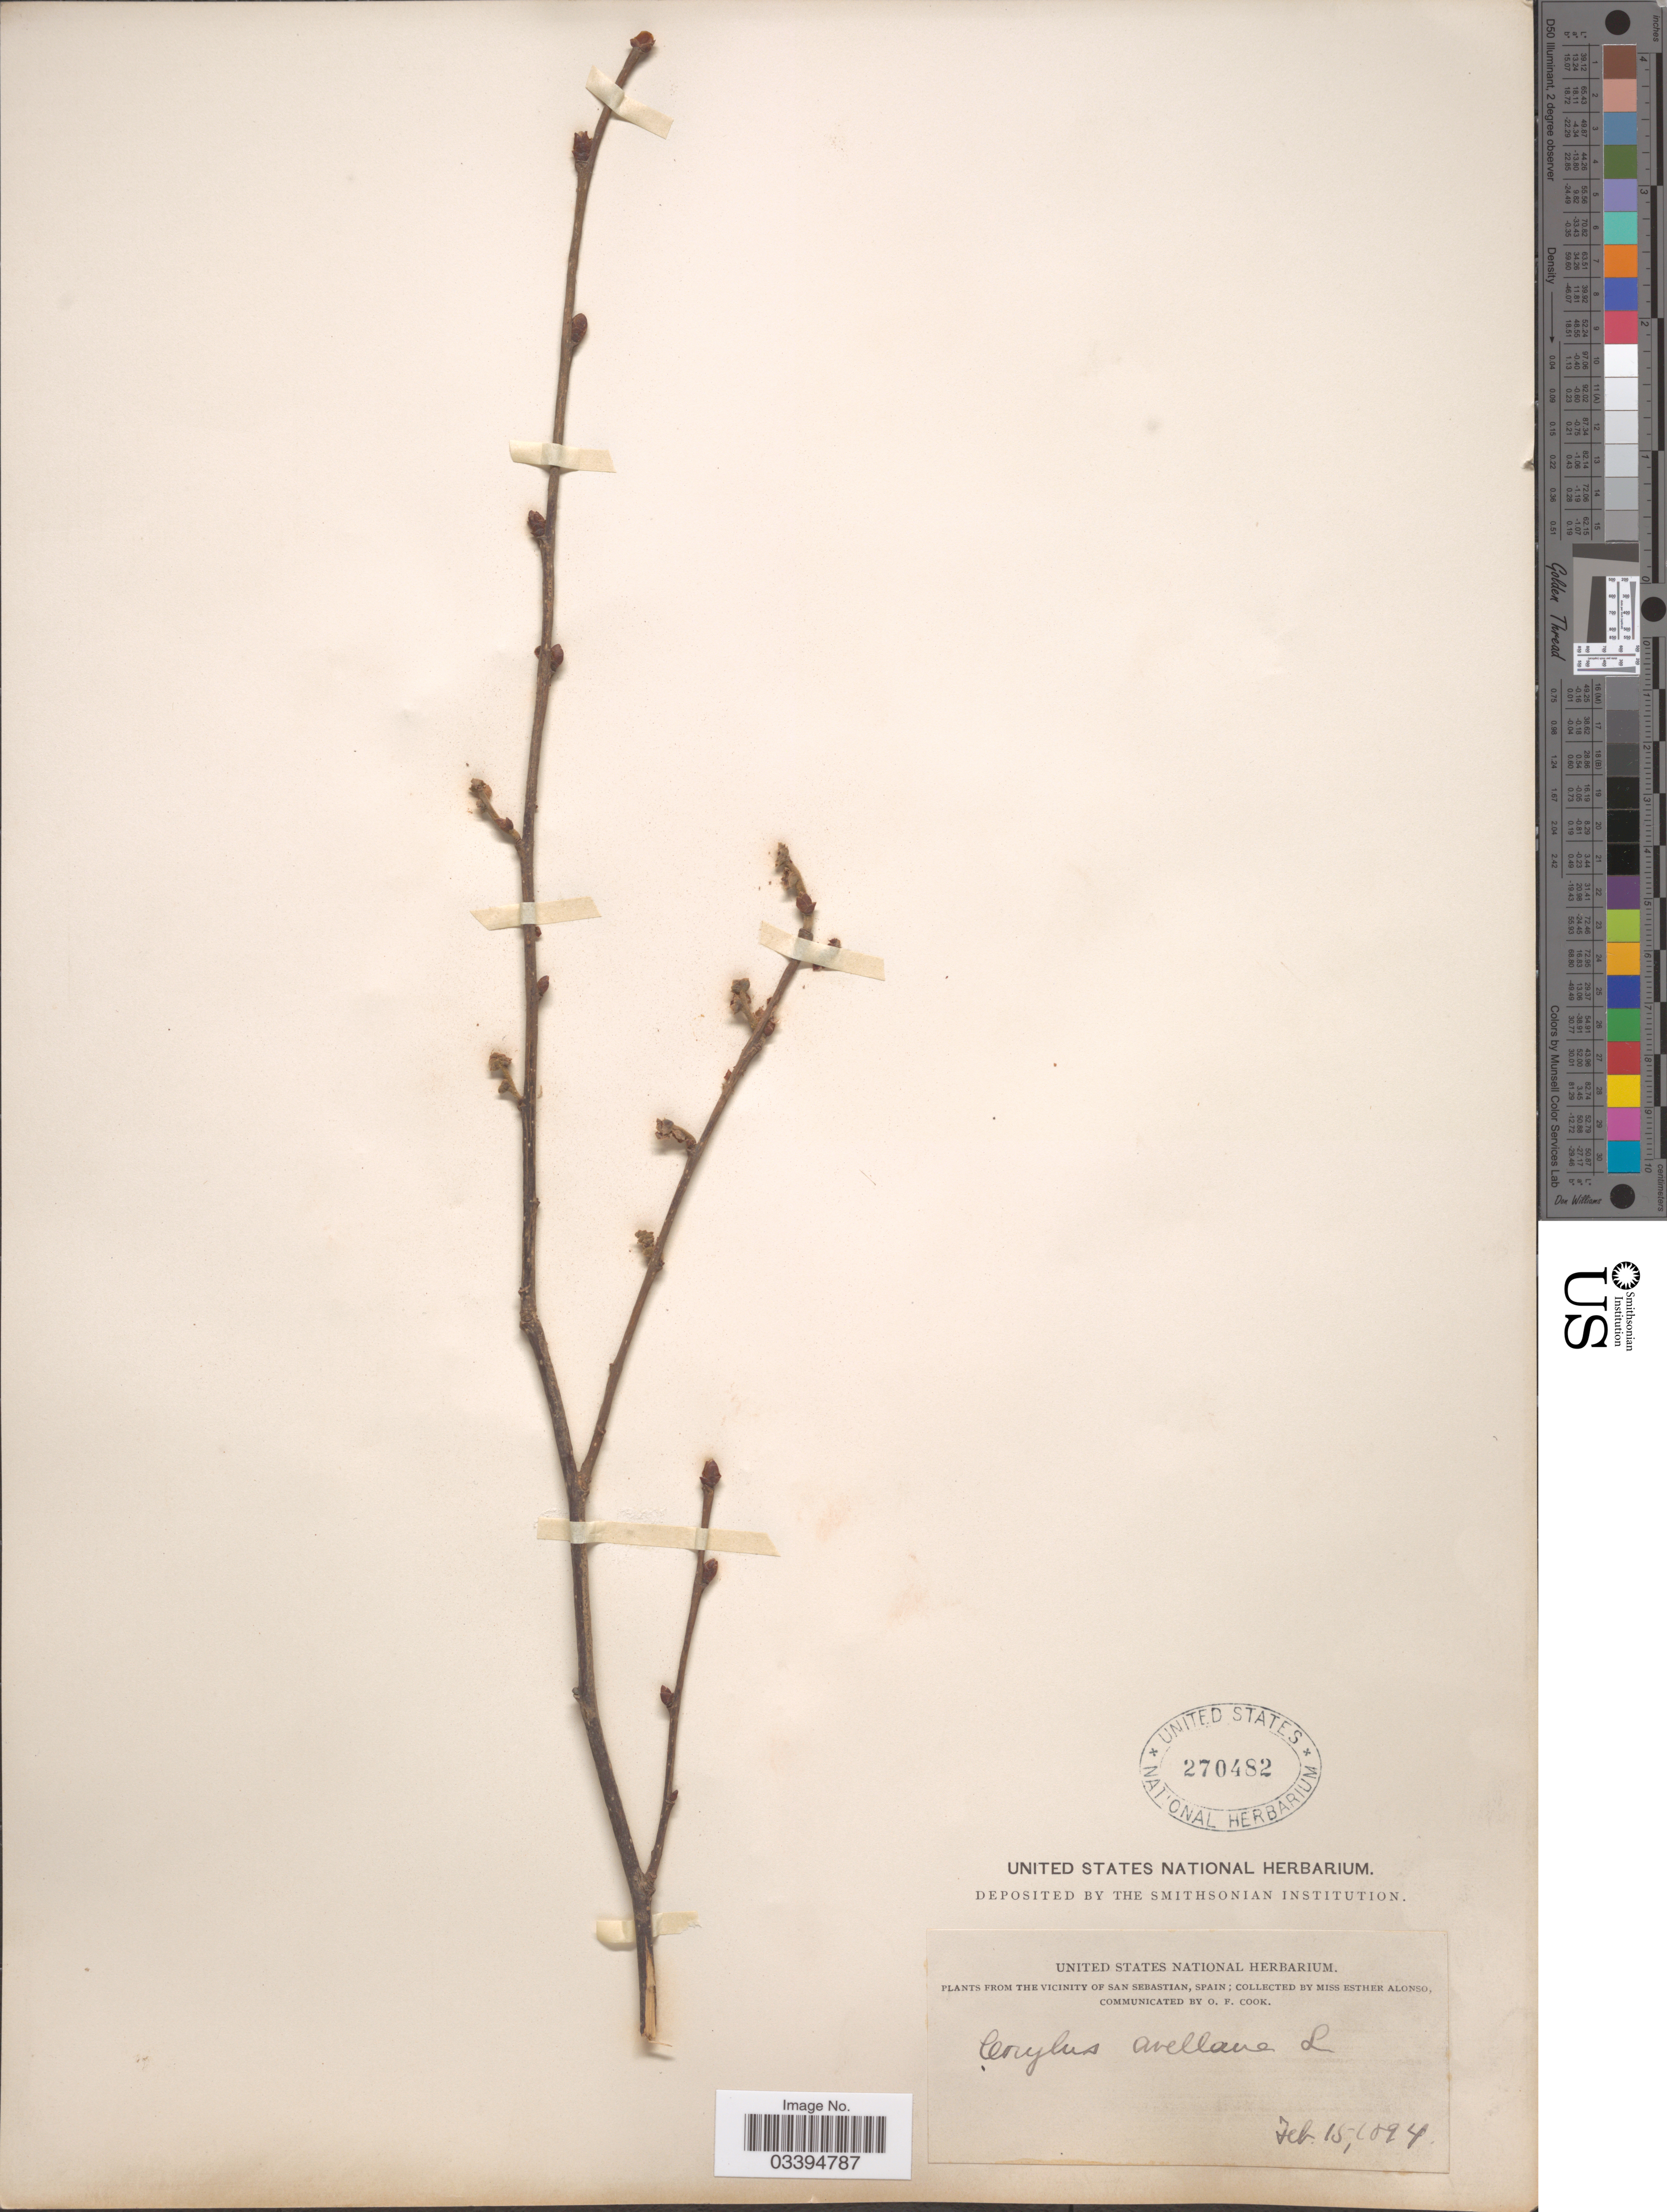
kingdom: Plantae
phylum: Tracheophyta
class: Magnoliopsida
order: Fagales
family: Betulaceae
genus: Corylus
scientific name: Corylus avellana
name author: L.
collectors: E. Alonso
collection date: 1894-02-15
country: Spain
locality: The Vicinity of San Sebastian.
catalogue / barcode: US 270482